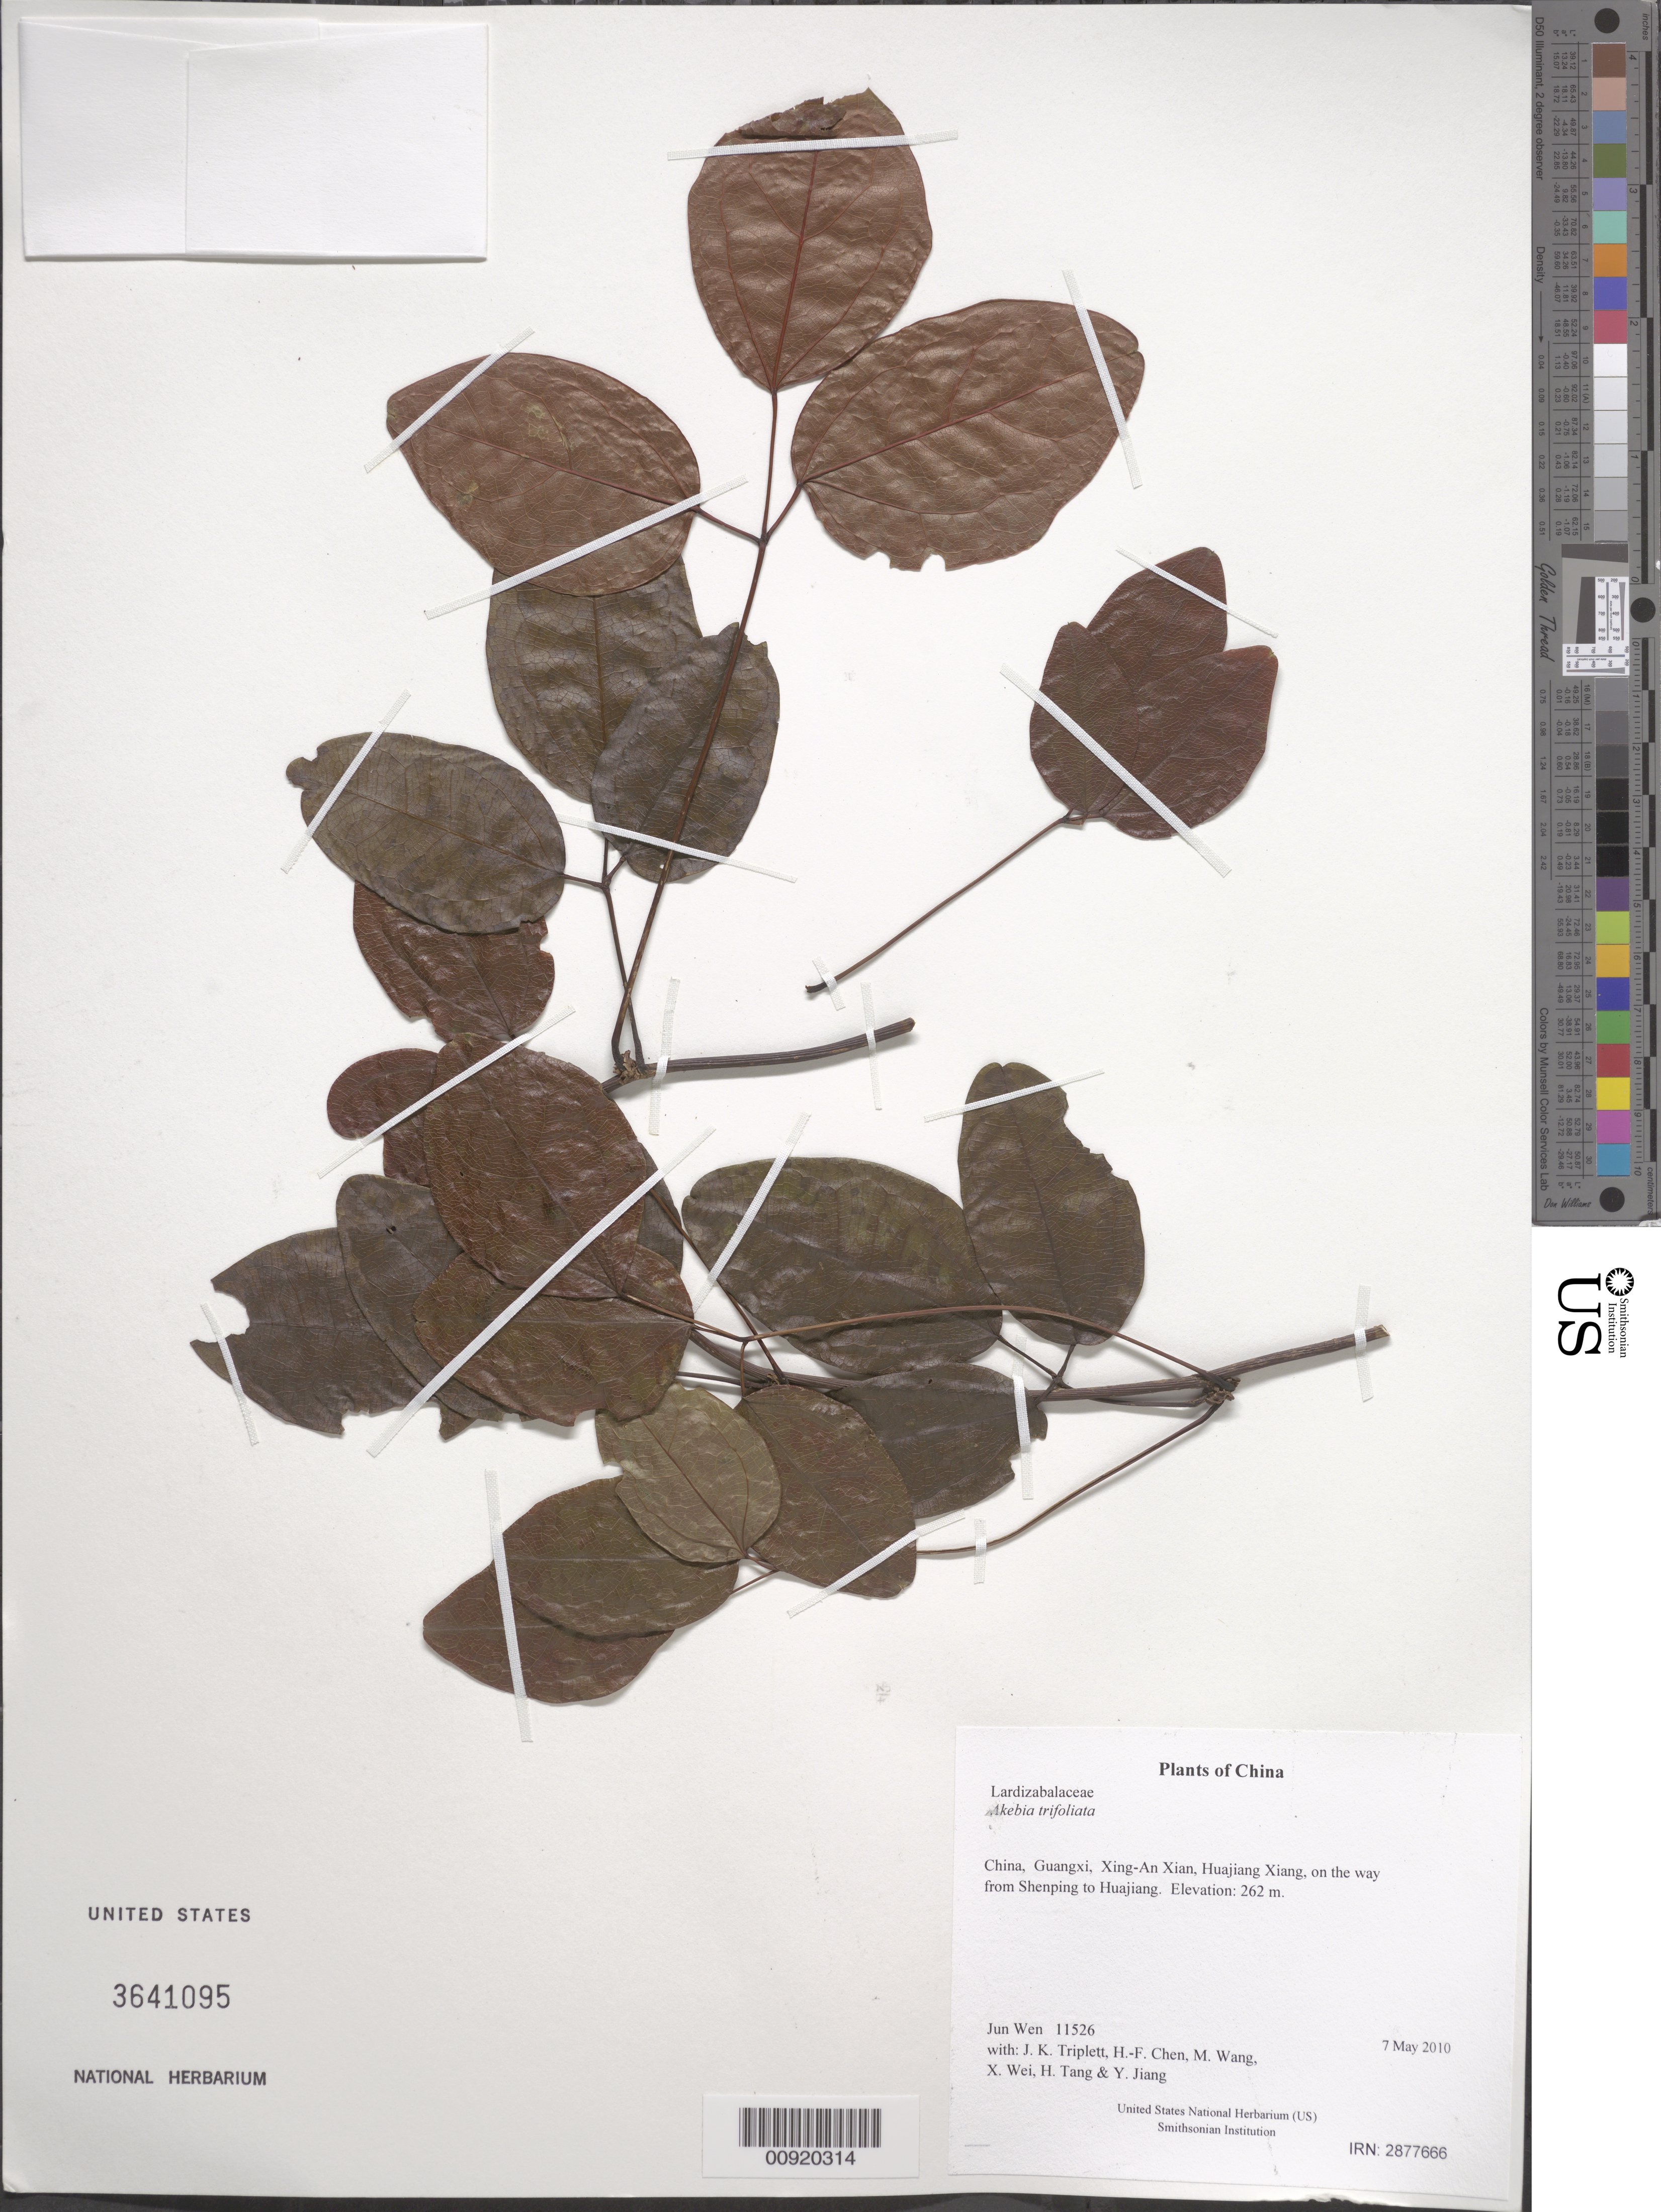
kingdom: Plantae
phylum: Tracheophyta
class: Magnoliopsida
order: Ranunculales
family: Lardizabalaceae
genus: Akebia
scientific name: Akebia trifoliata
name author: (Thunb.) Koidz.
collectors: J. Wen, J. K. Triplett, H.-F. Chen, M. Wang, X. Wei, H. Tang & Y. Jiang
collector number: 11526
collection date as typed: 7 May 2010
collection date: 2010-05-07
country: China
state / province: Guangxi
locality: Xing-An Xian, Huajiang Xiang, on the way from Shenping to Huajiang.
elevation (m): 262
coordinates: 25 45.661 N, 110 29.025 E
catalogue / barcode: US 3641095